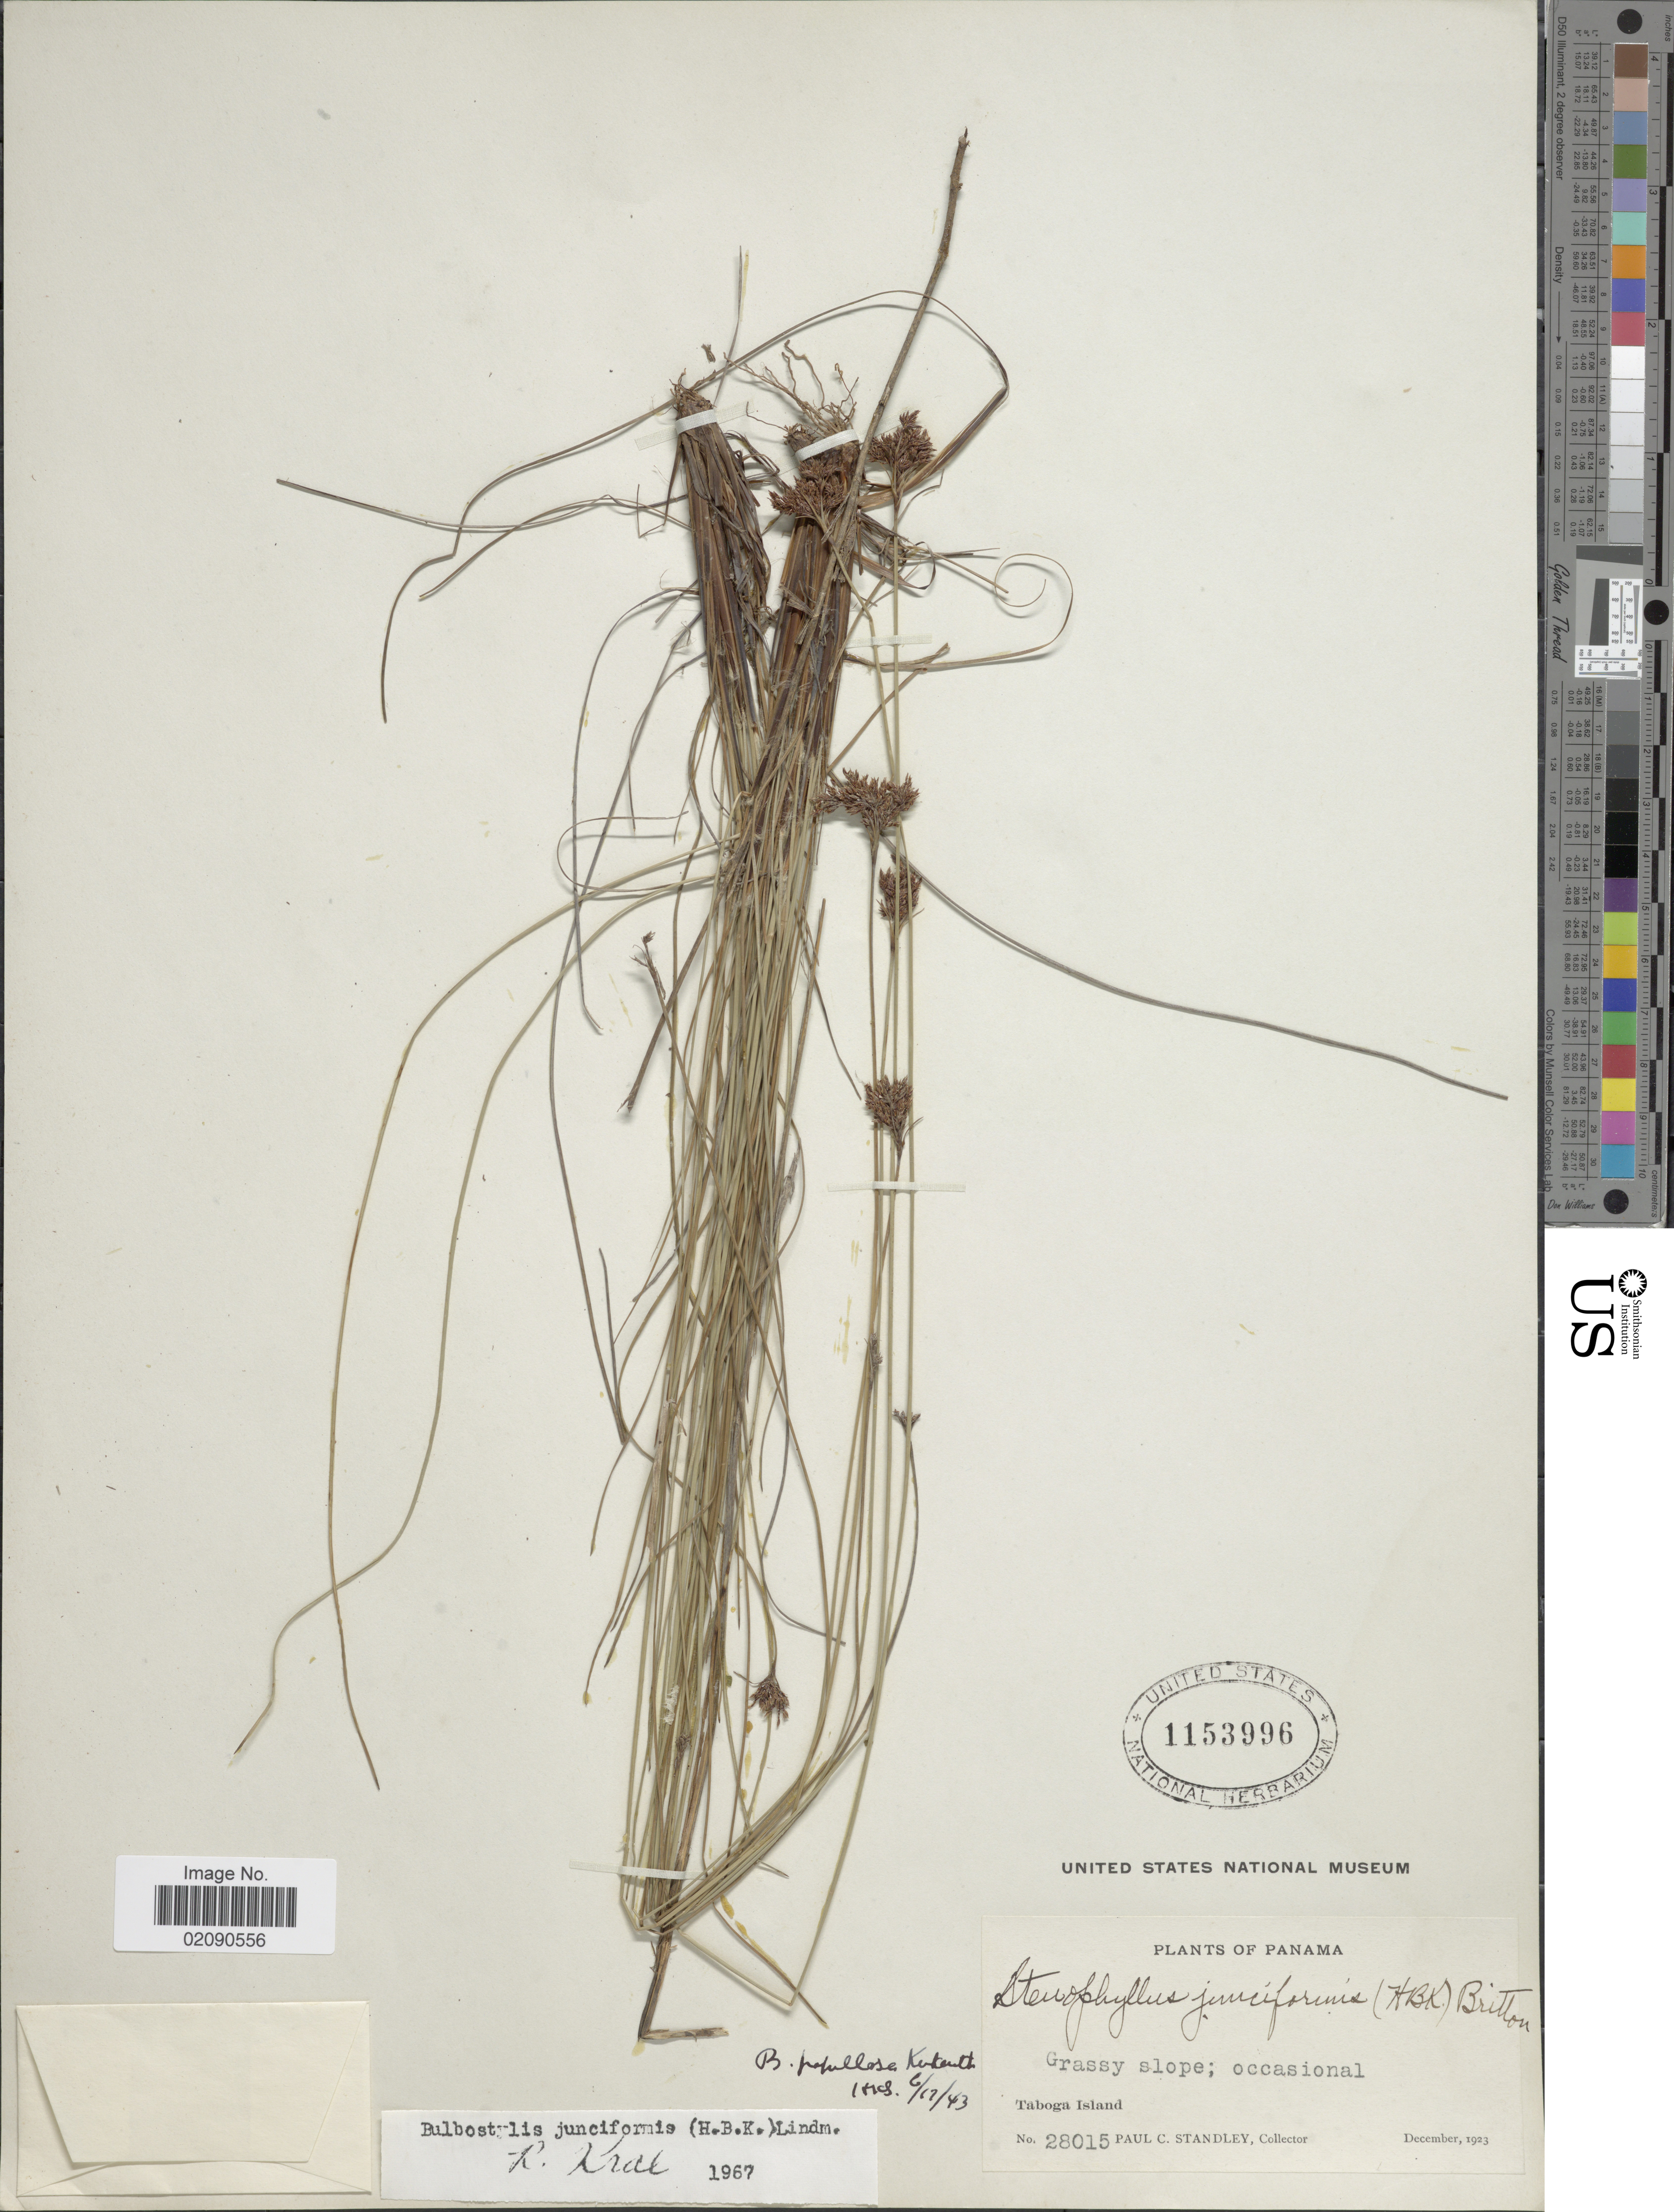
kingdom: Plantae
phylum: Tracheophyta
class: Liliopsida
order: Poales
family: Cyperaceae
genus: Bulbostylis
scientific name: Bulbostylis junciformis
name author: (Kunth) C.B. Clarke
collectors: P. C. Standley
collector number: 28015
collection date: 1923-12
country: Panama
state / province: Panamá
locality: Grassy slope; occasional, Taboga Island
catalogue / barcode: US 1153996